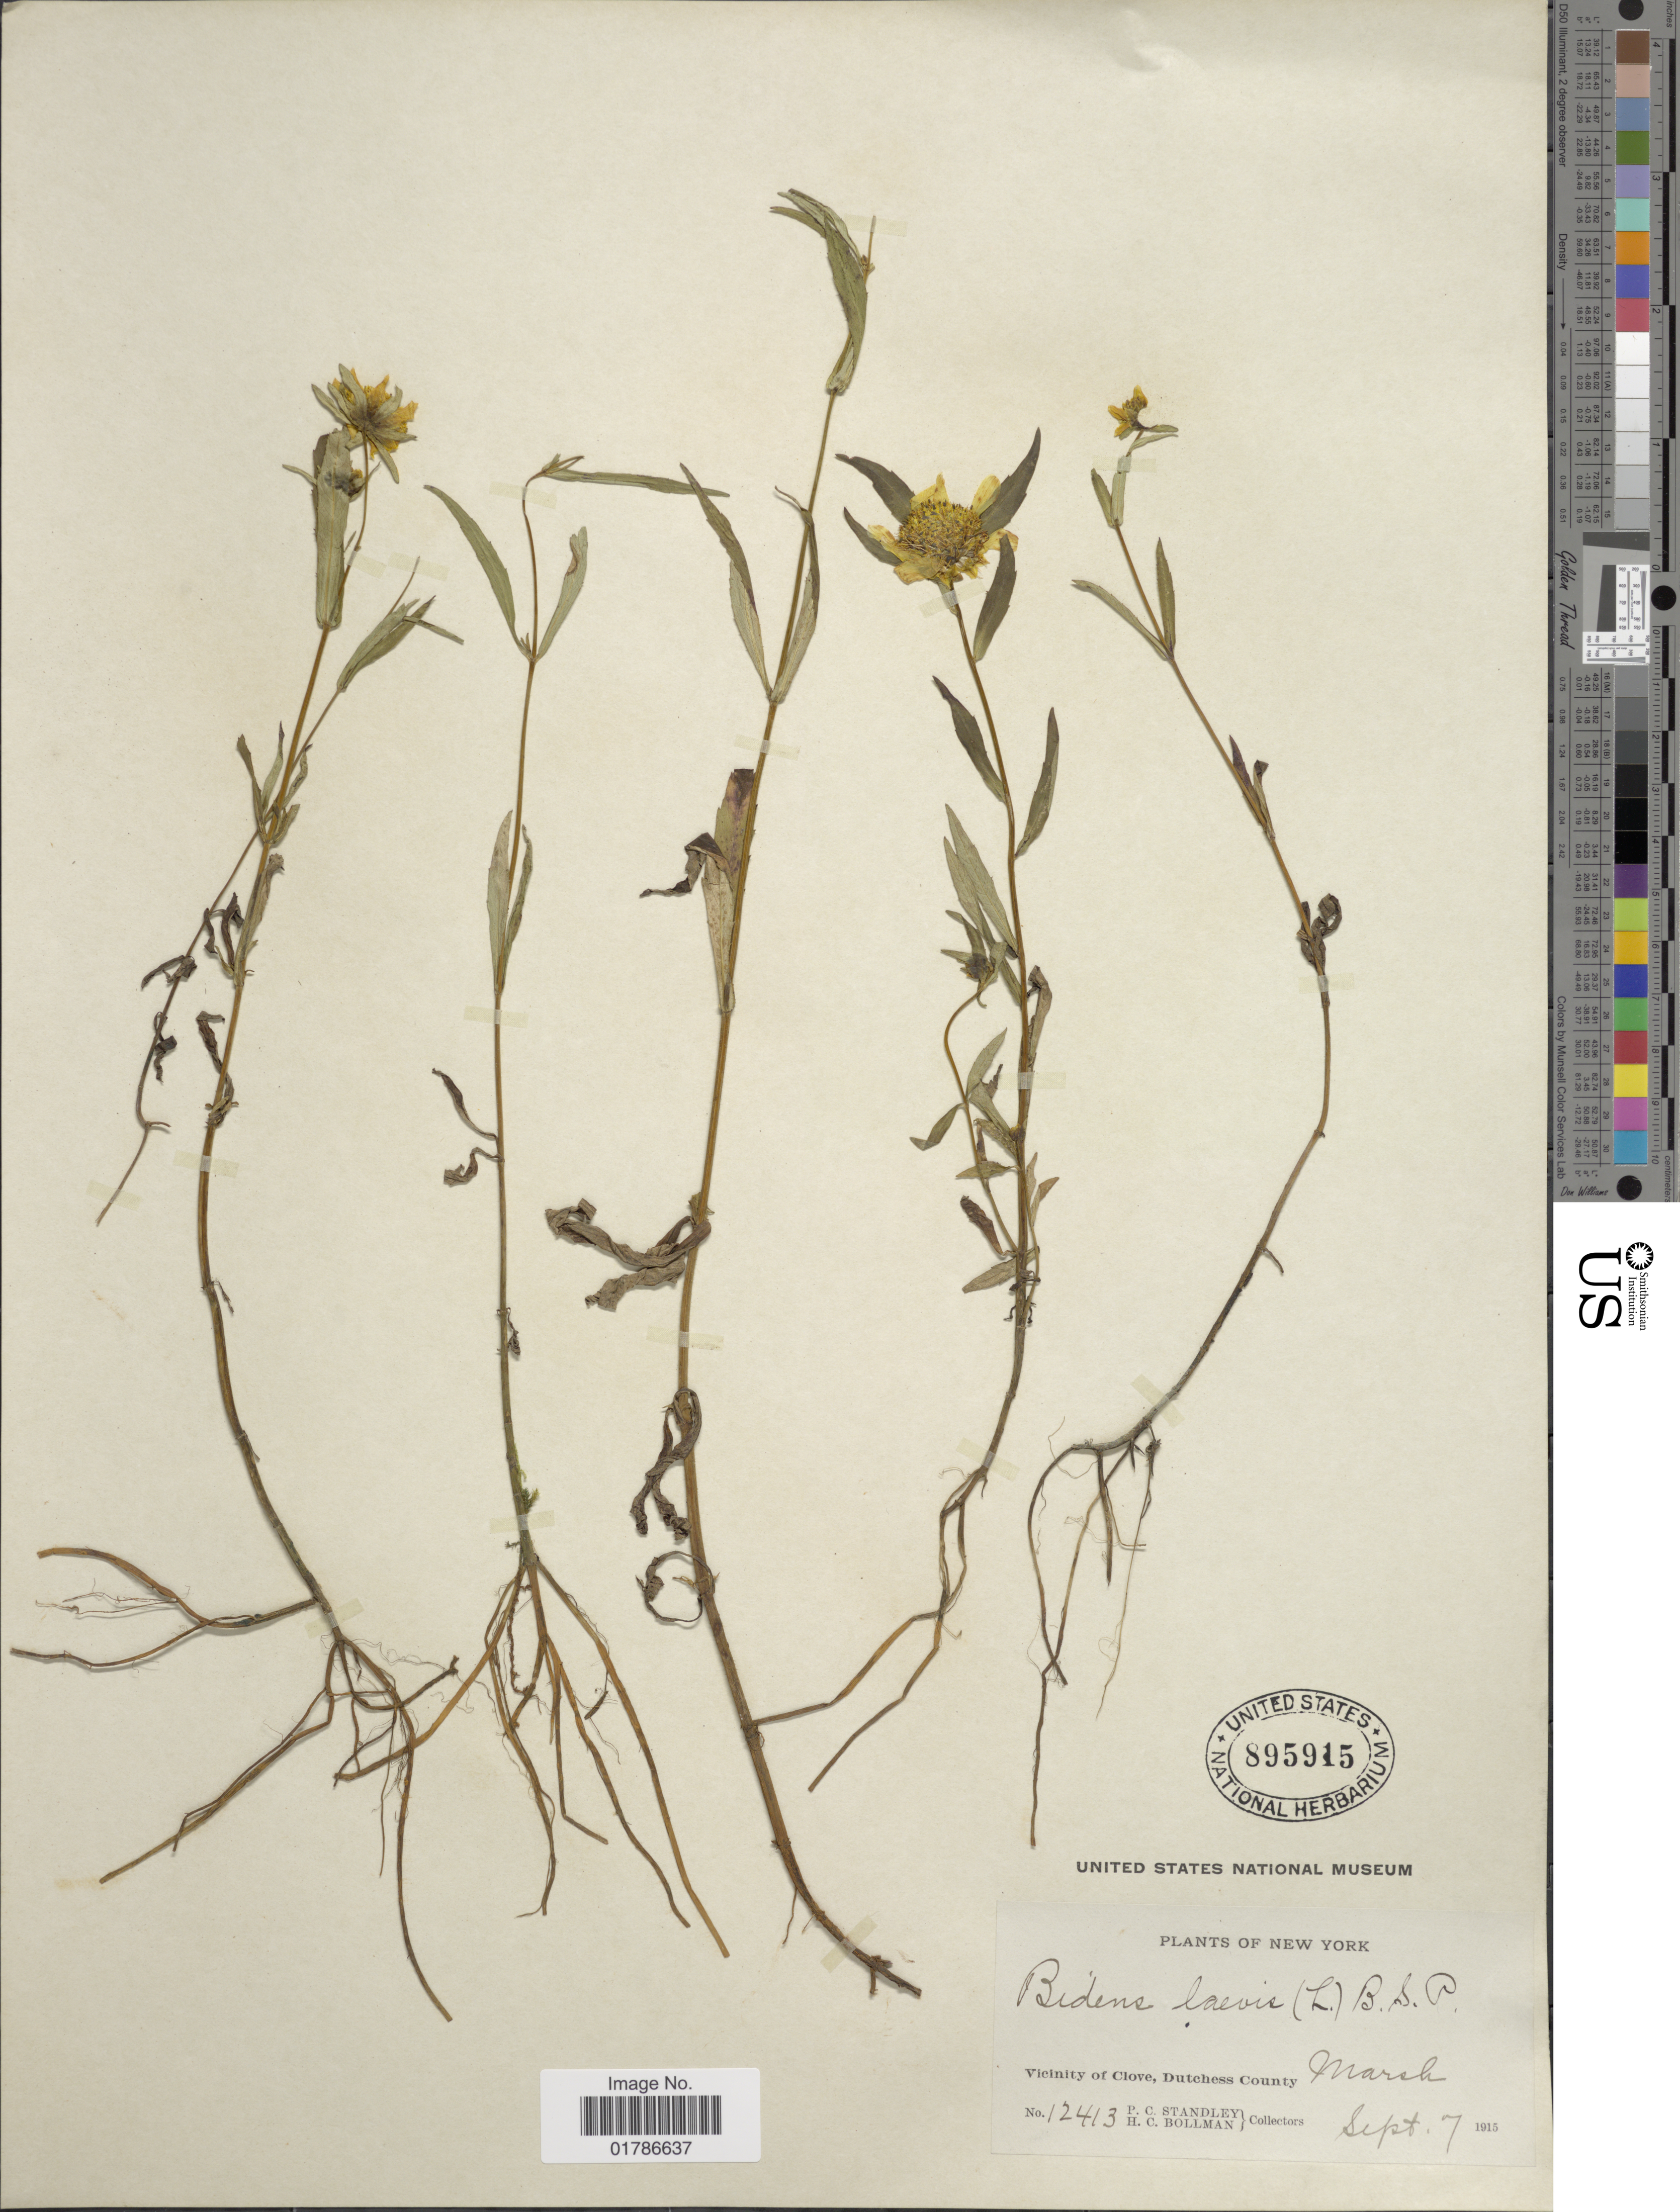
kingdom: Plantae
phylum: Tracheophyta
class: Magnoliopsida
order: Asterales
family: Asteraceae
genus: Bidens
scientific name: Bidens laevis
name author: (L.) Britton, Stearns & Poggenb.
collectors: P. C. Standley & H. C. Bollman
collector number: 12413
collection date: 1915-09-07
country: United States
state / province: New York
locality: Vicinity of Clove, Dutchess County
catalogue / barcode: US 895915